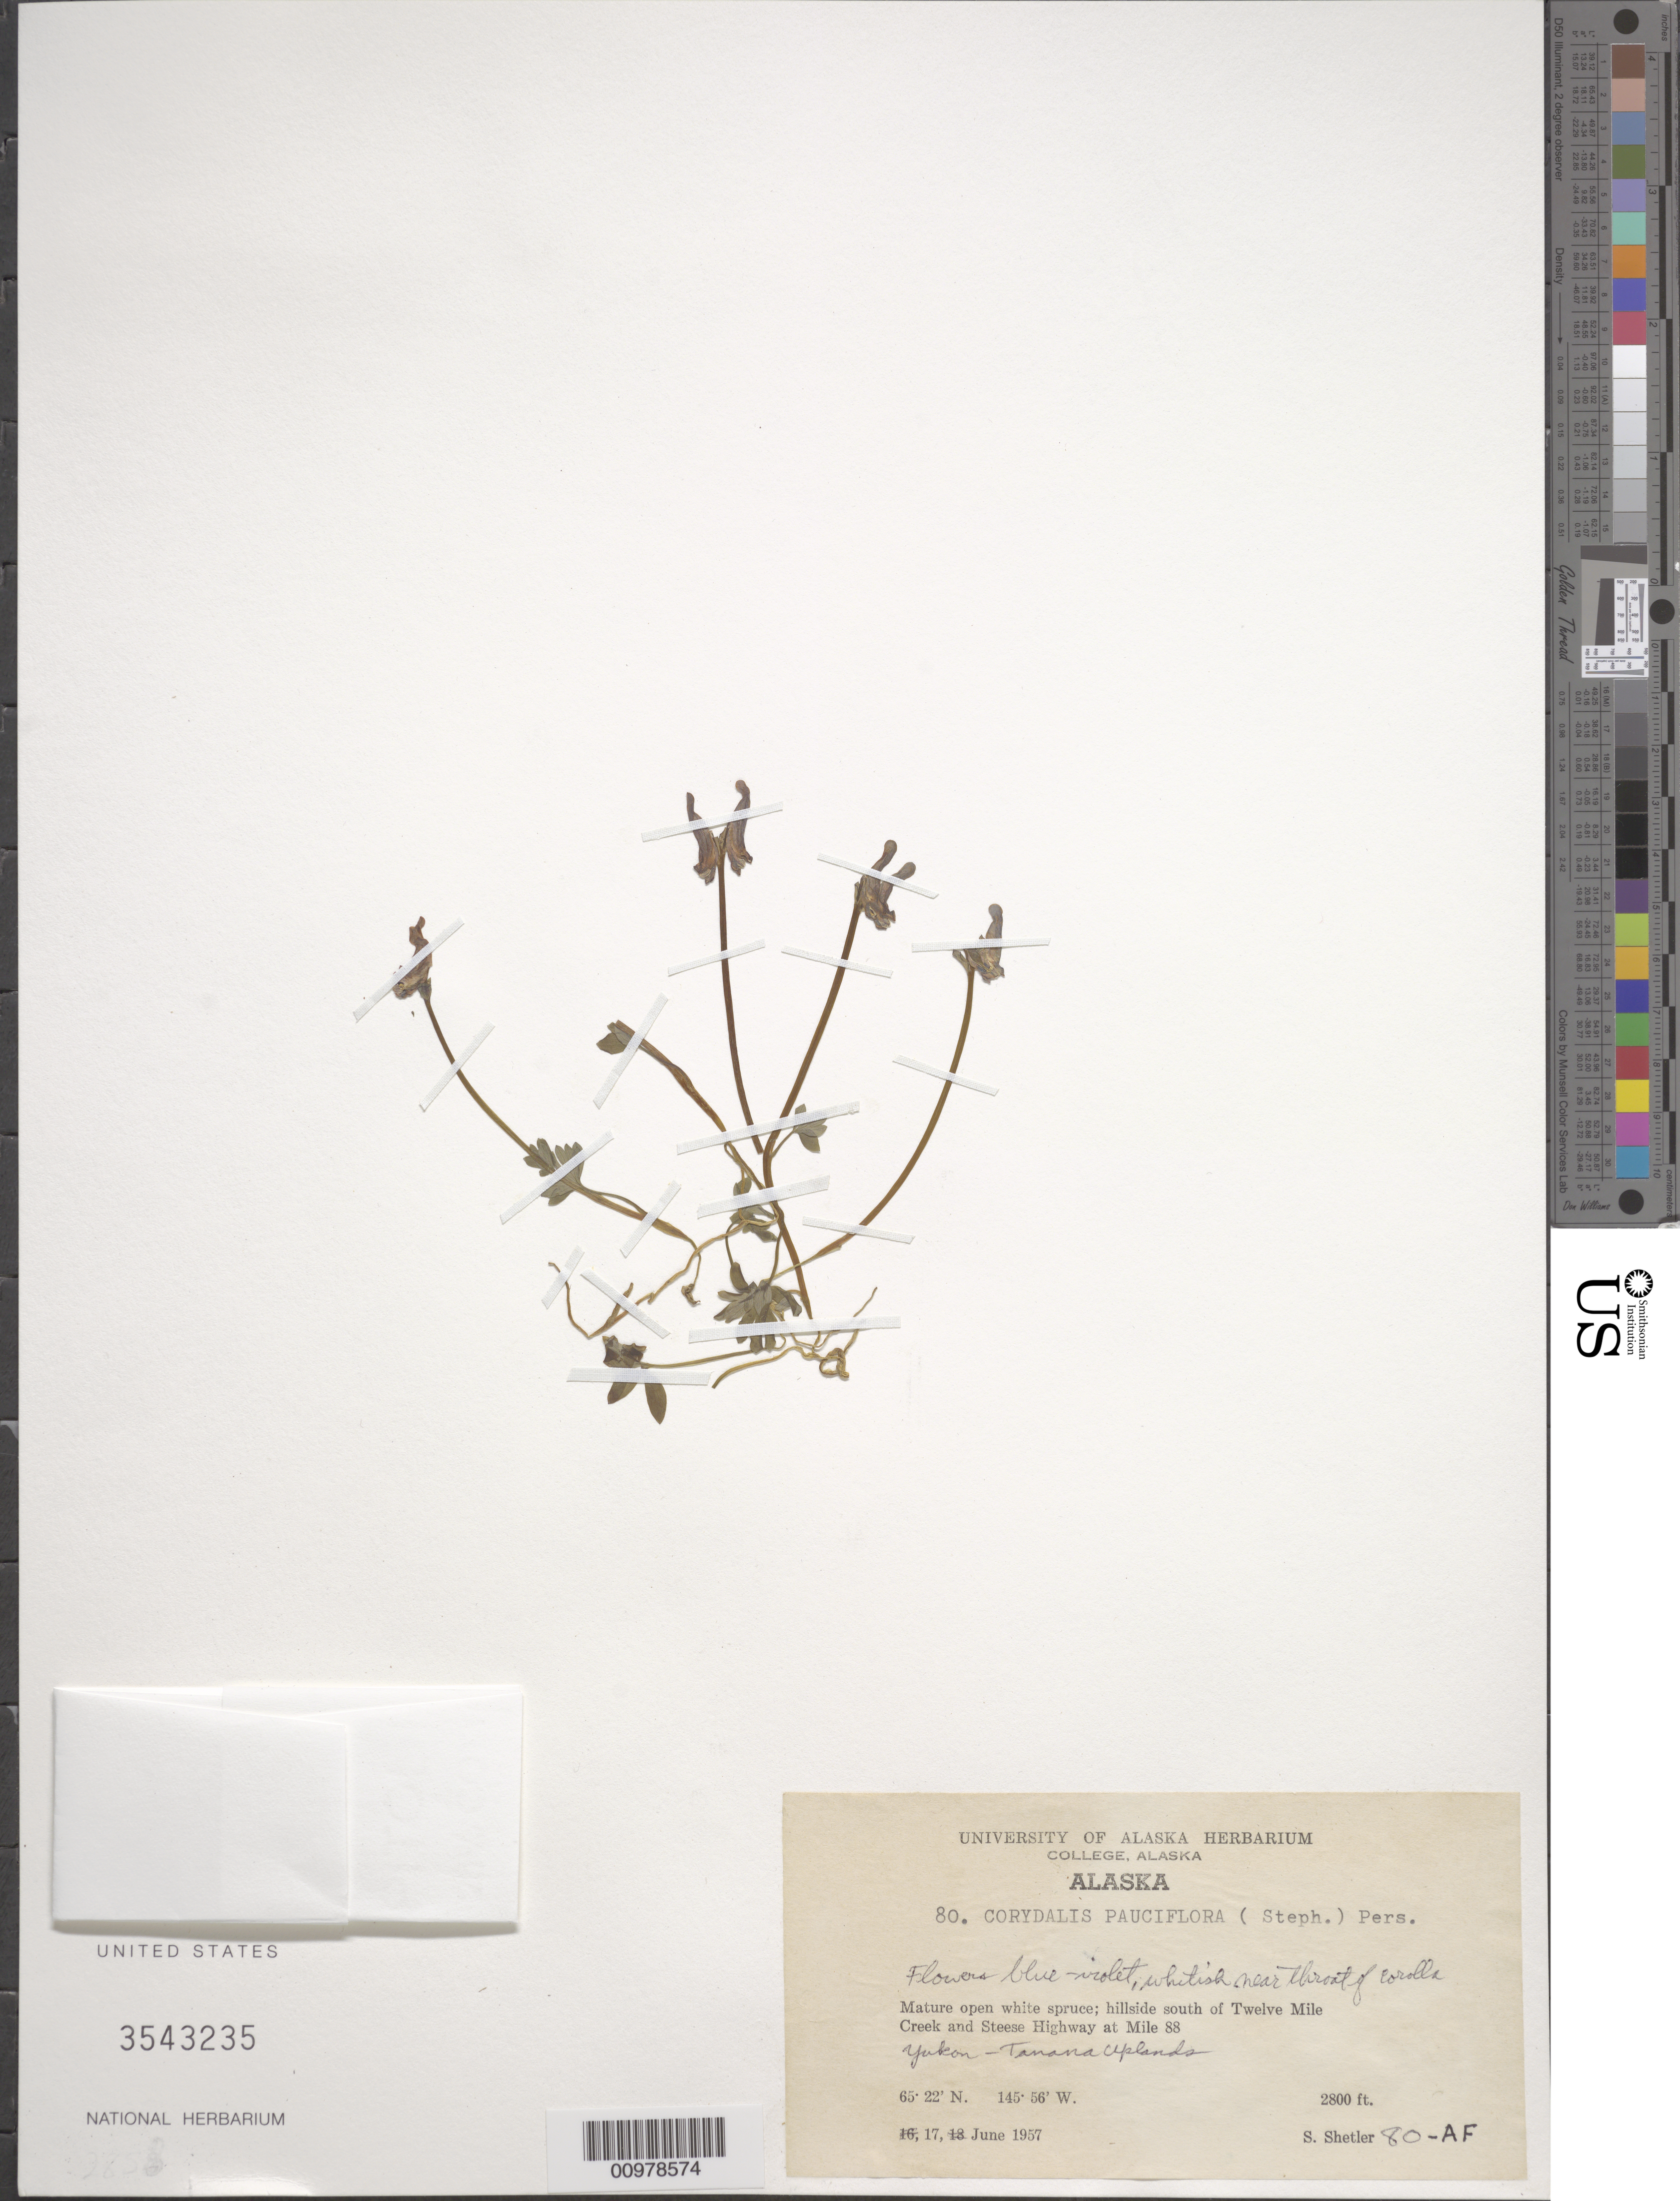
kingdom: Plantae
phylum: Tracheophyta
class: Magnoliopsida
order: Ranunculales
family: Papaveraceae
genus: Corydalis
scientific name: Corydalis pauciflora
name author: (Stephan) Pers.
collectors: S. Shetler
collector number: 80-AF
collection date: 1957-06-17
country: United States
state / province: Alaska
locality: Hillside south of Twelve Mile Creek and Steese Highway at Mile 88. Yukon-Tanana Uplands.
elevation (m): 853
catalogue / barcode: US 3543235